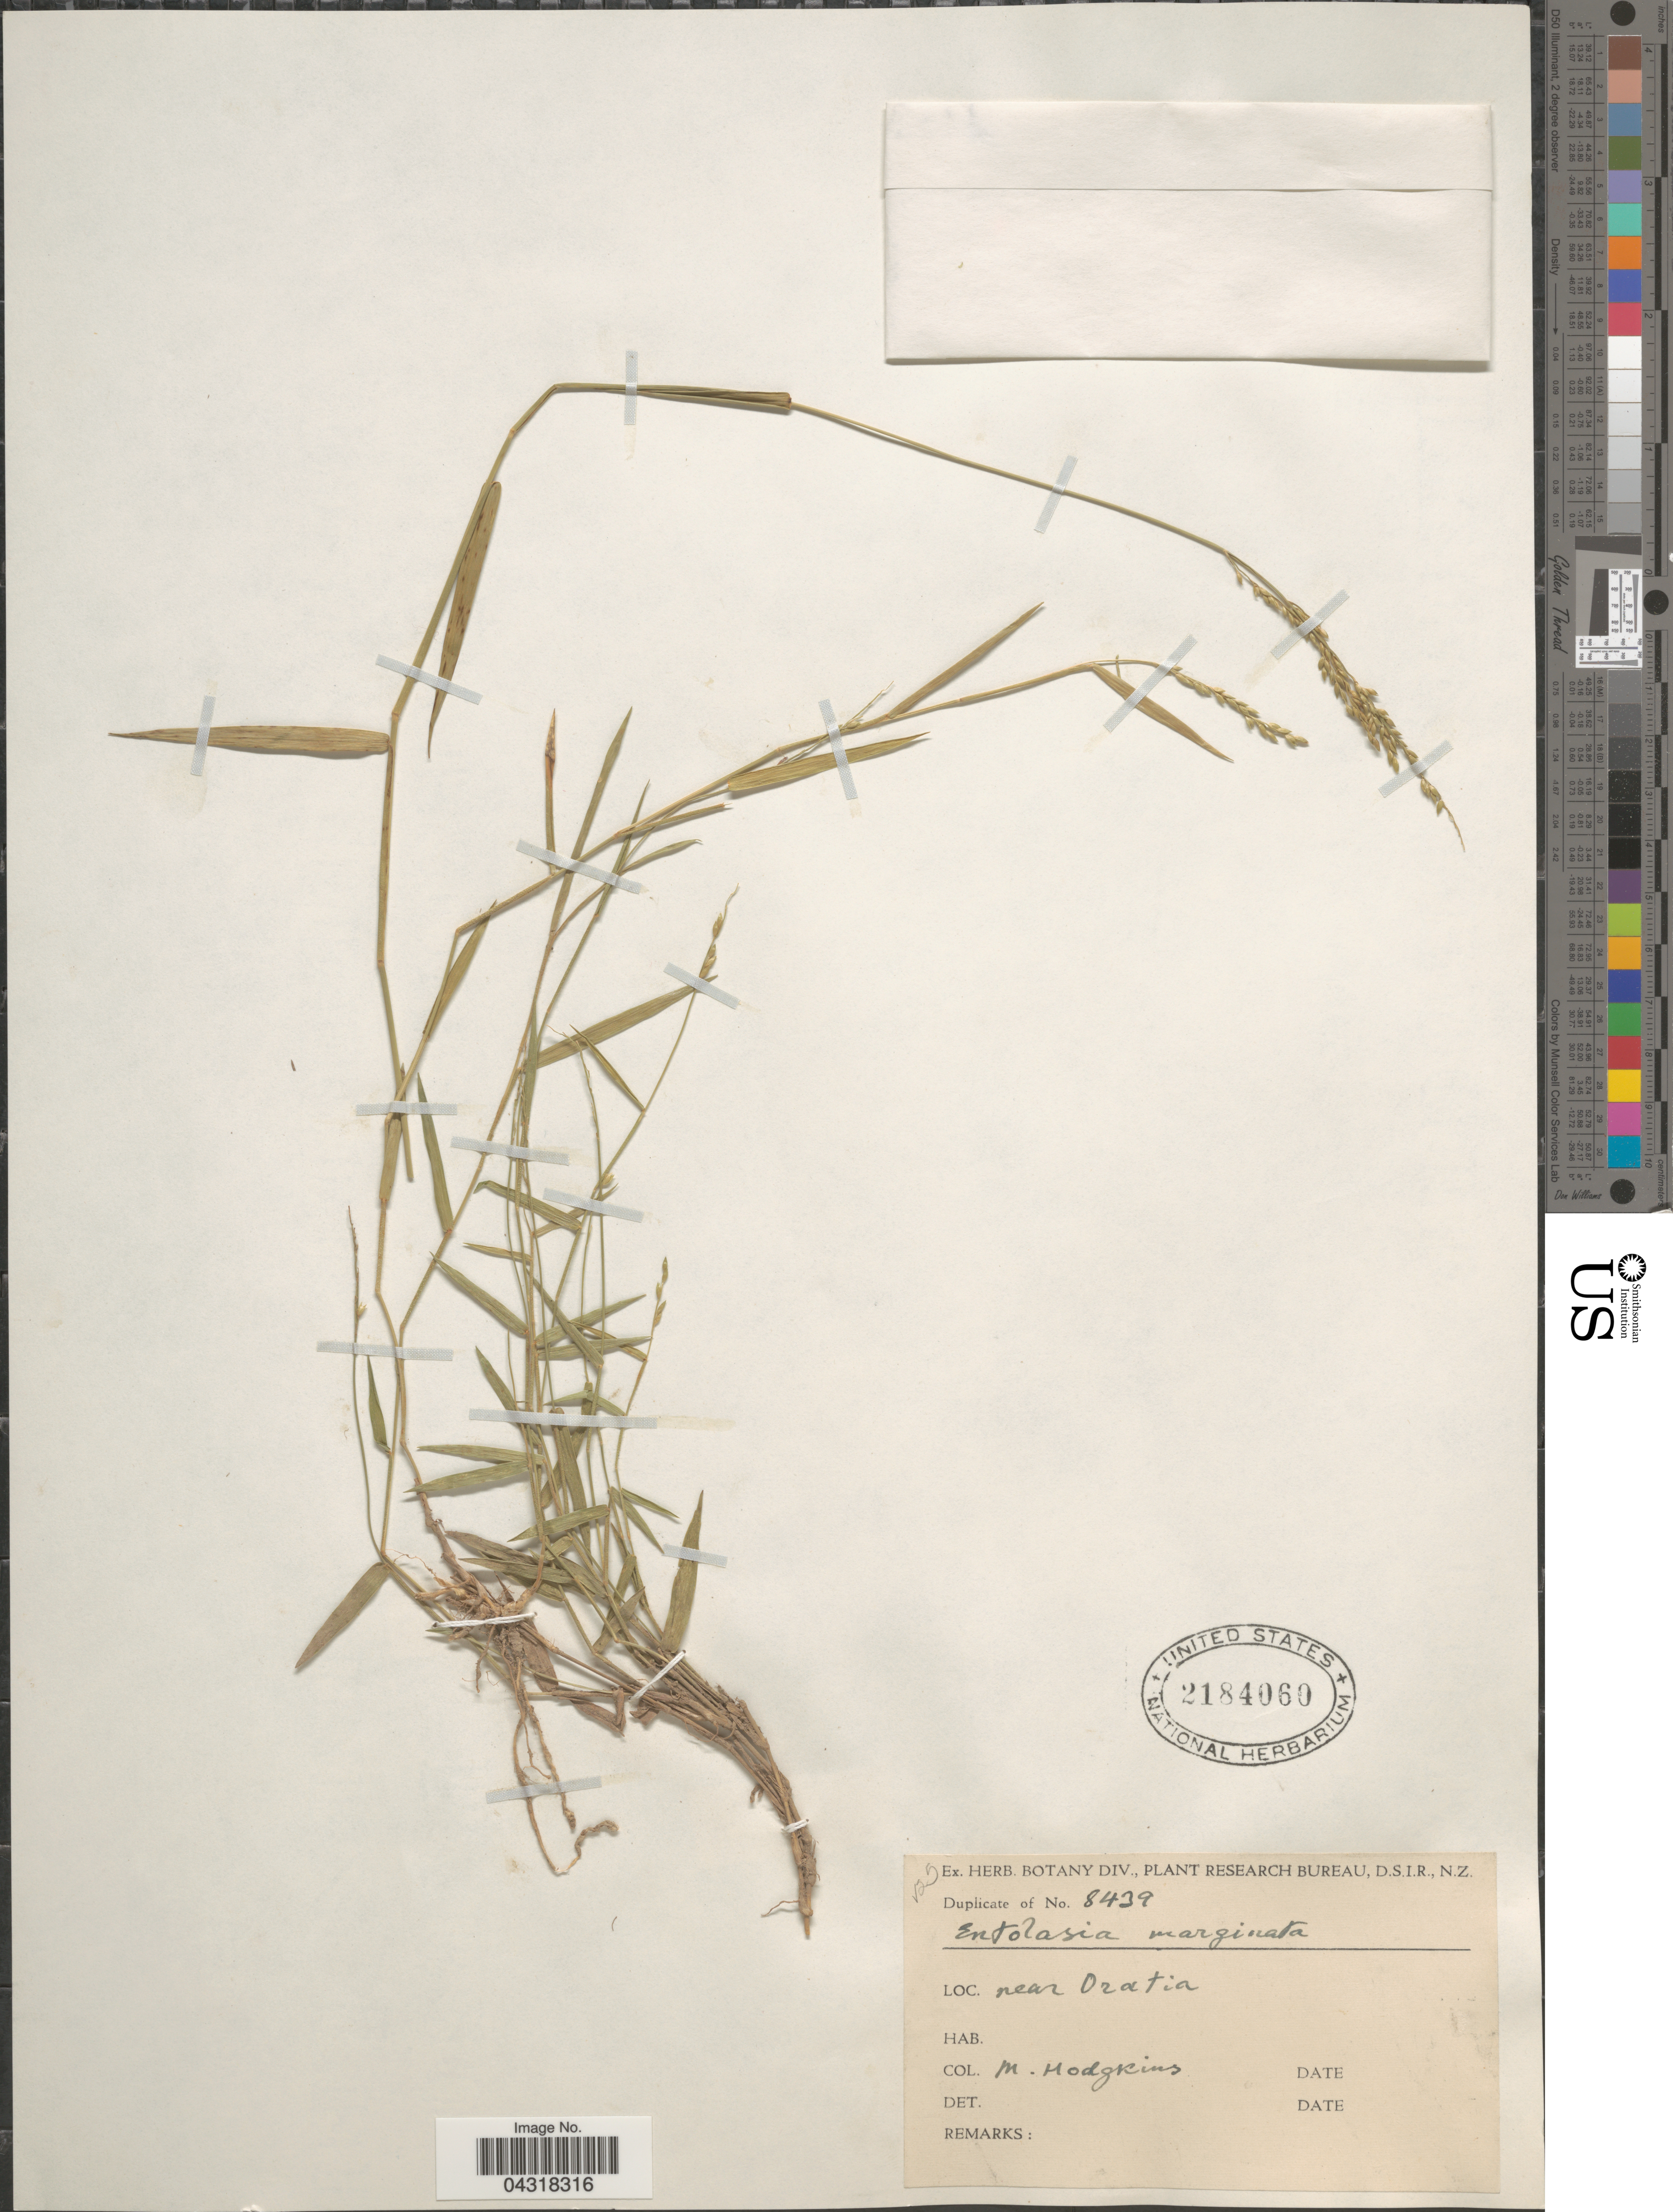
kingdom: Plantae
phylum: Tracheophyta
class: Liliopsida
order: Poales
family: Poaceae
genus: Entolasia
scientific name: Entolasia marginata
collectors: M. Hodgkins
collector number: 8439?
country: New Zealand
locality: Near Oratia.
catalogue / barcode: US 2184060